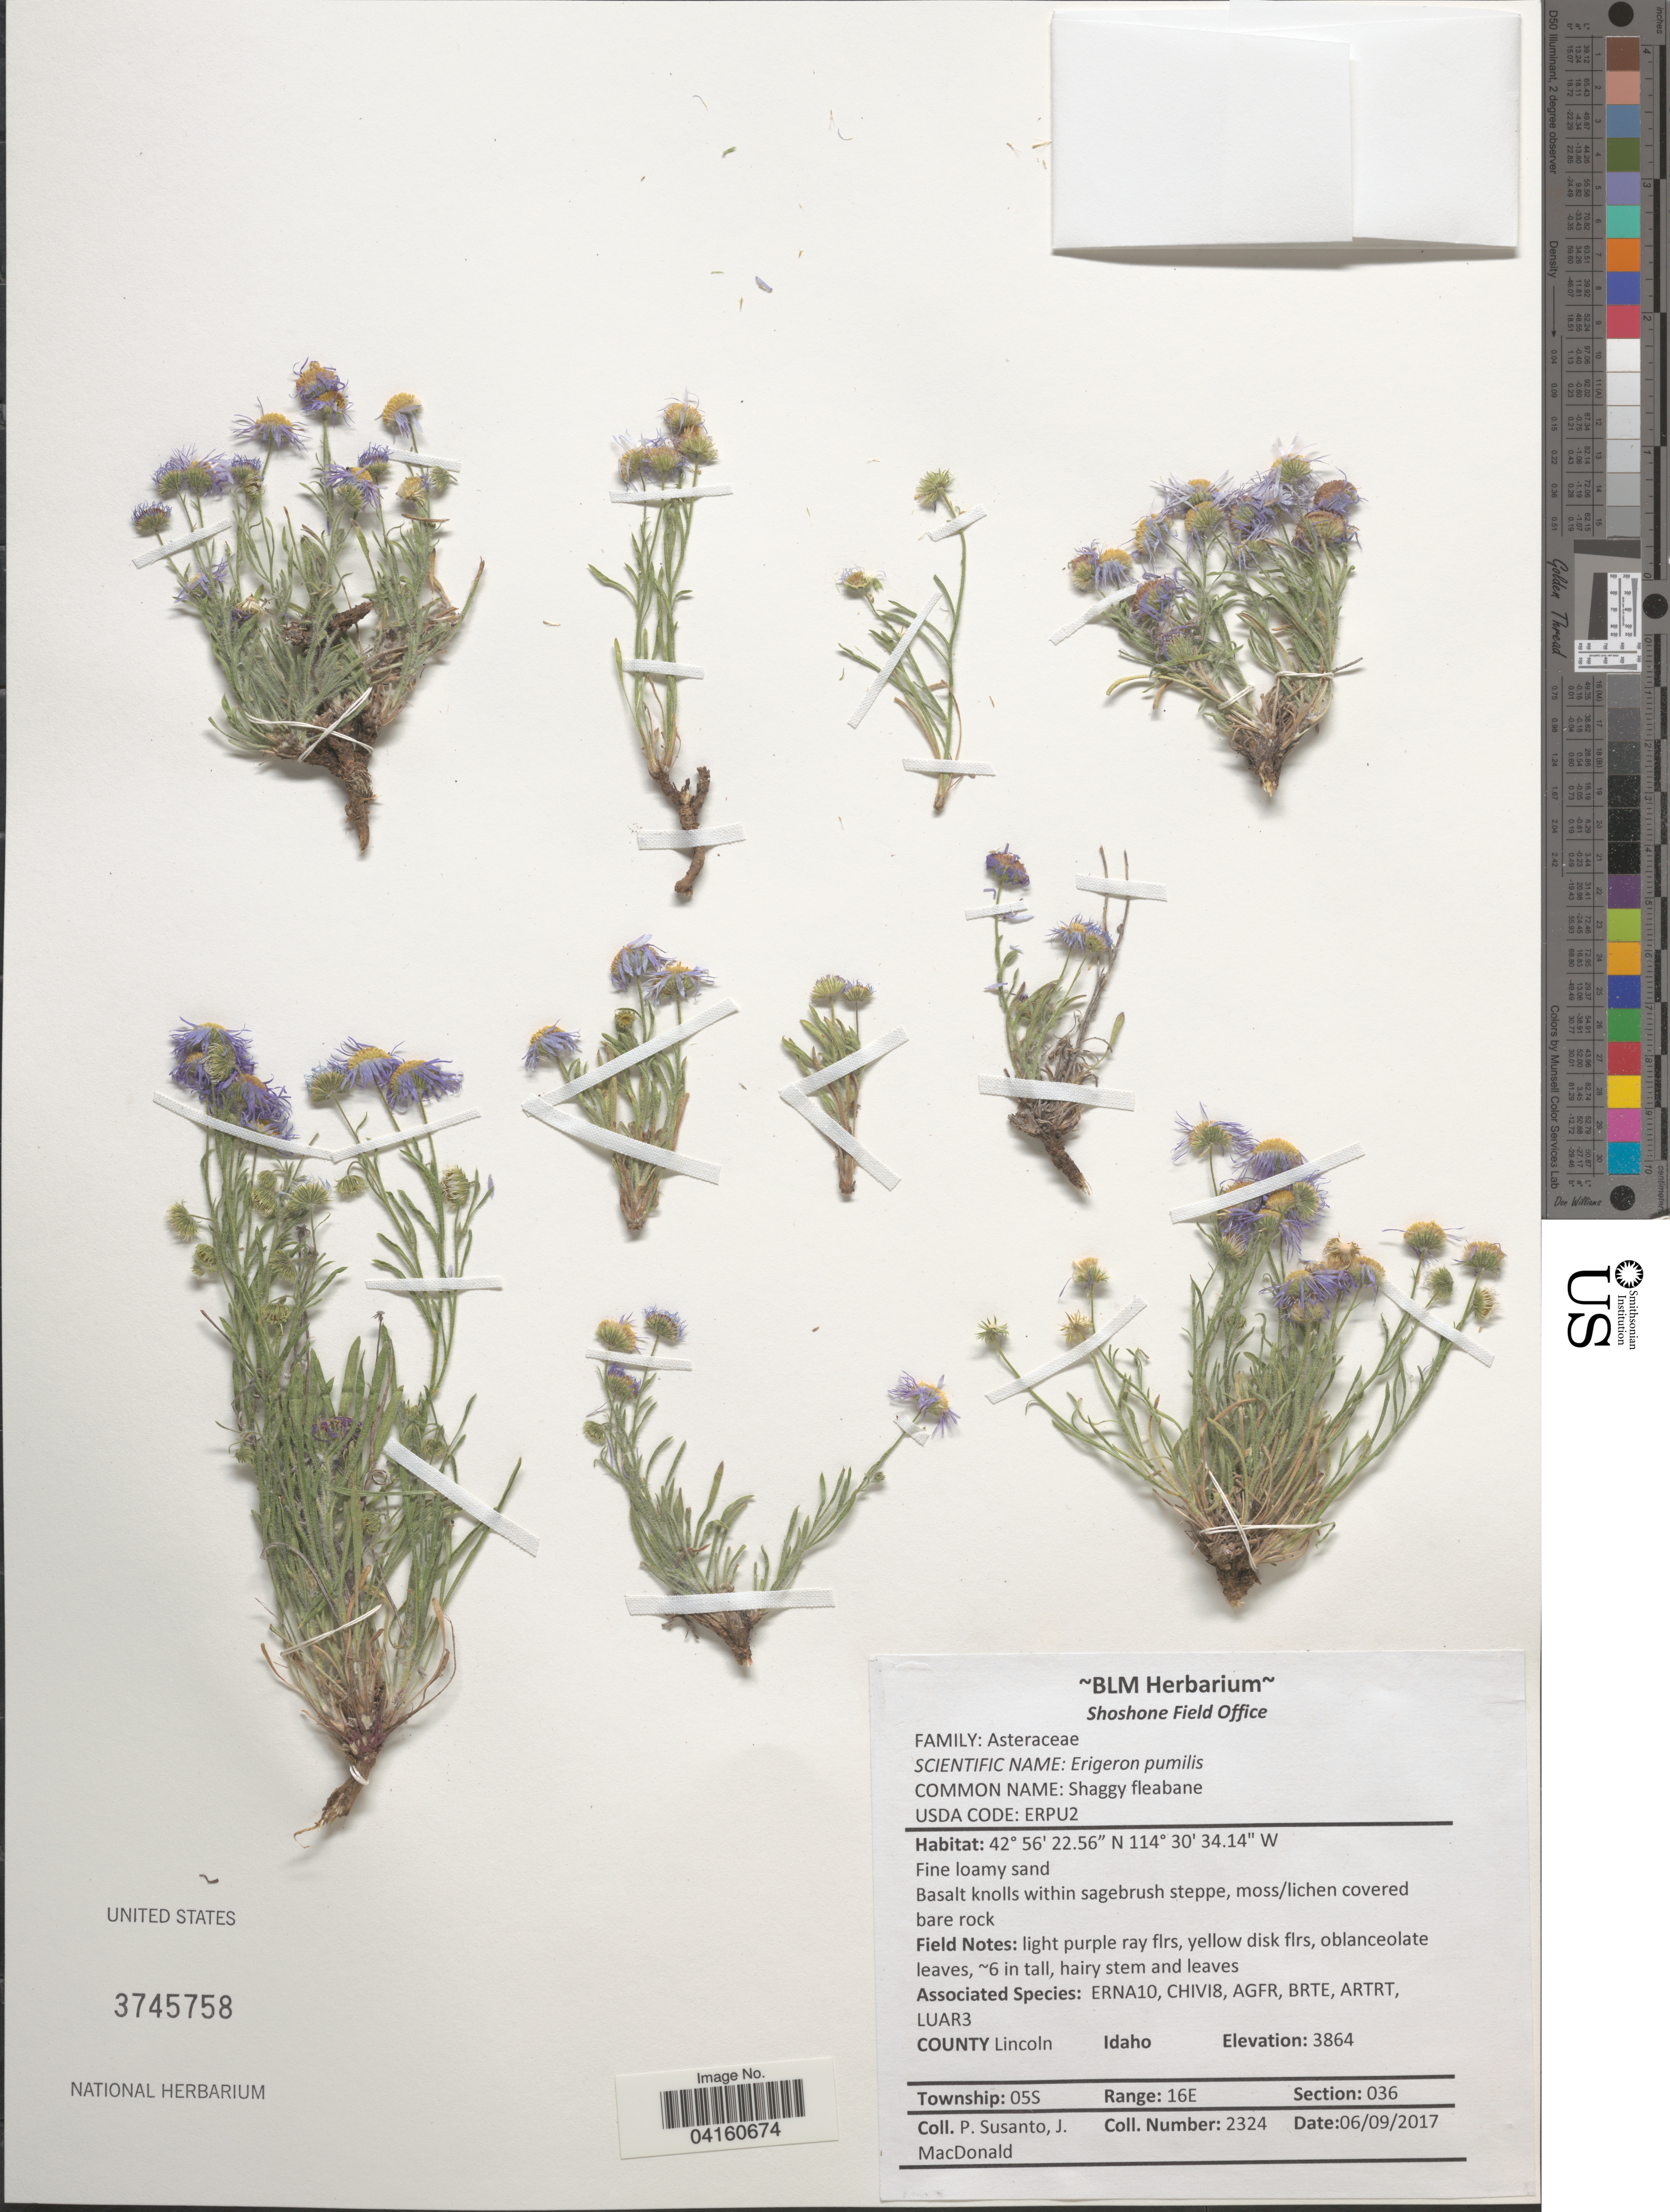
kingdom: Plantae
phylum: Tracheophyta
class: Magnoliopsida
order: Asterales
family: Asteraceae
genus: Erigeron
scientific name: Erigeron pumilus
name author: Nutt.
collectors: P. Susanto & J. MacDonald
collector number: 2324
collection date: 2017-06-09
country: United States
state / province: Idaho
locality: County Lincoln. Township: 05S.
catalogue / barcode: US 3745758